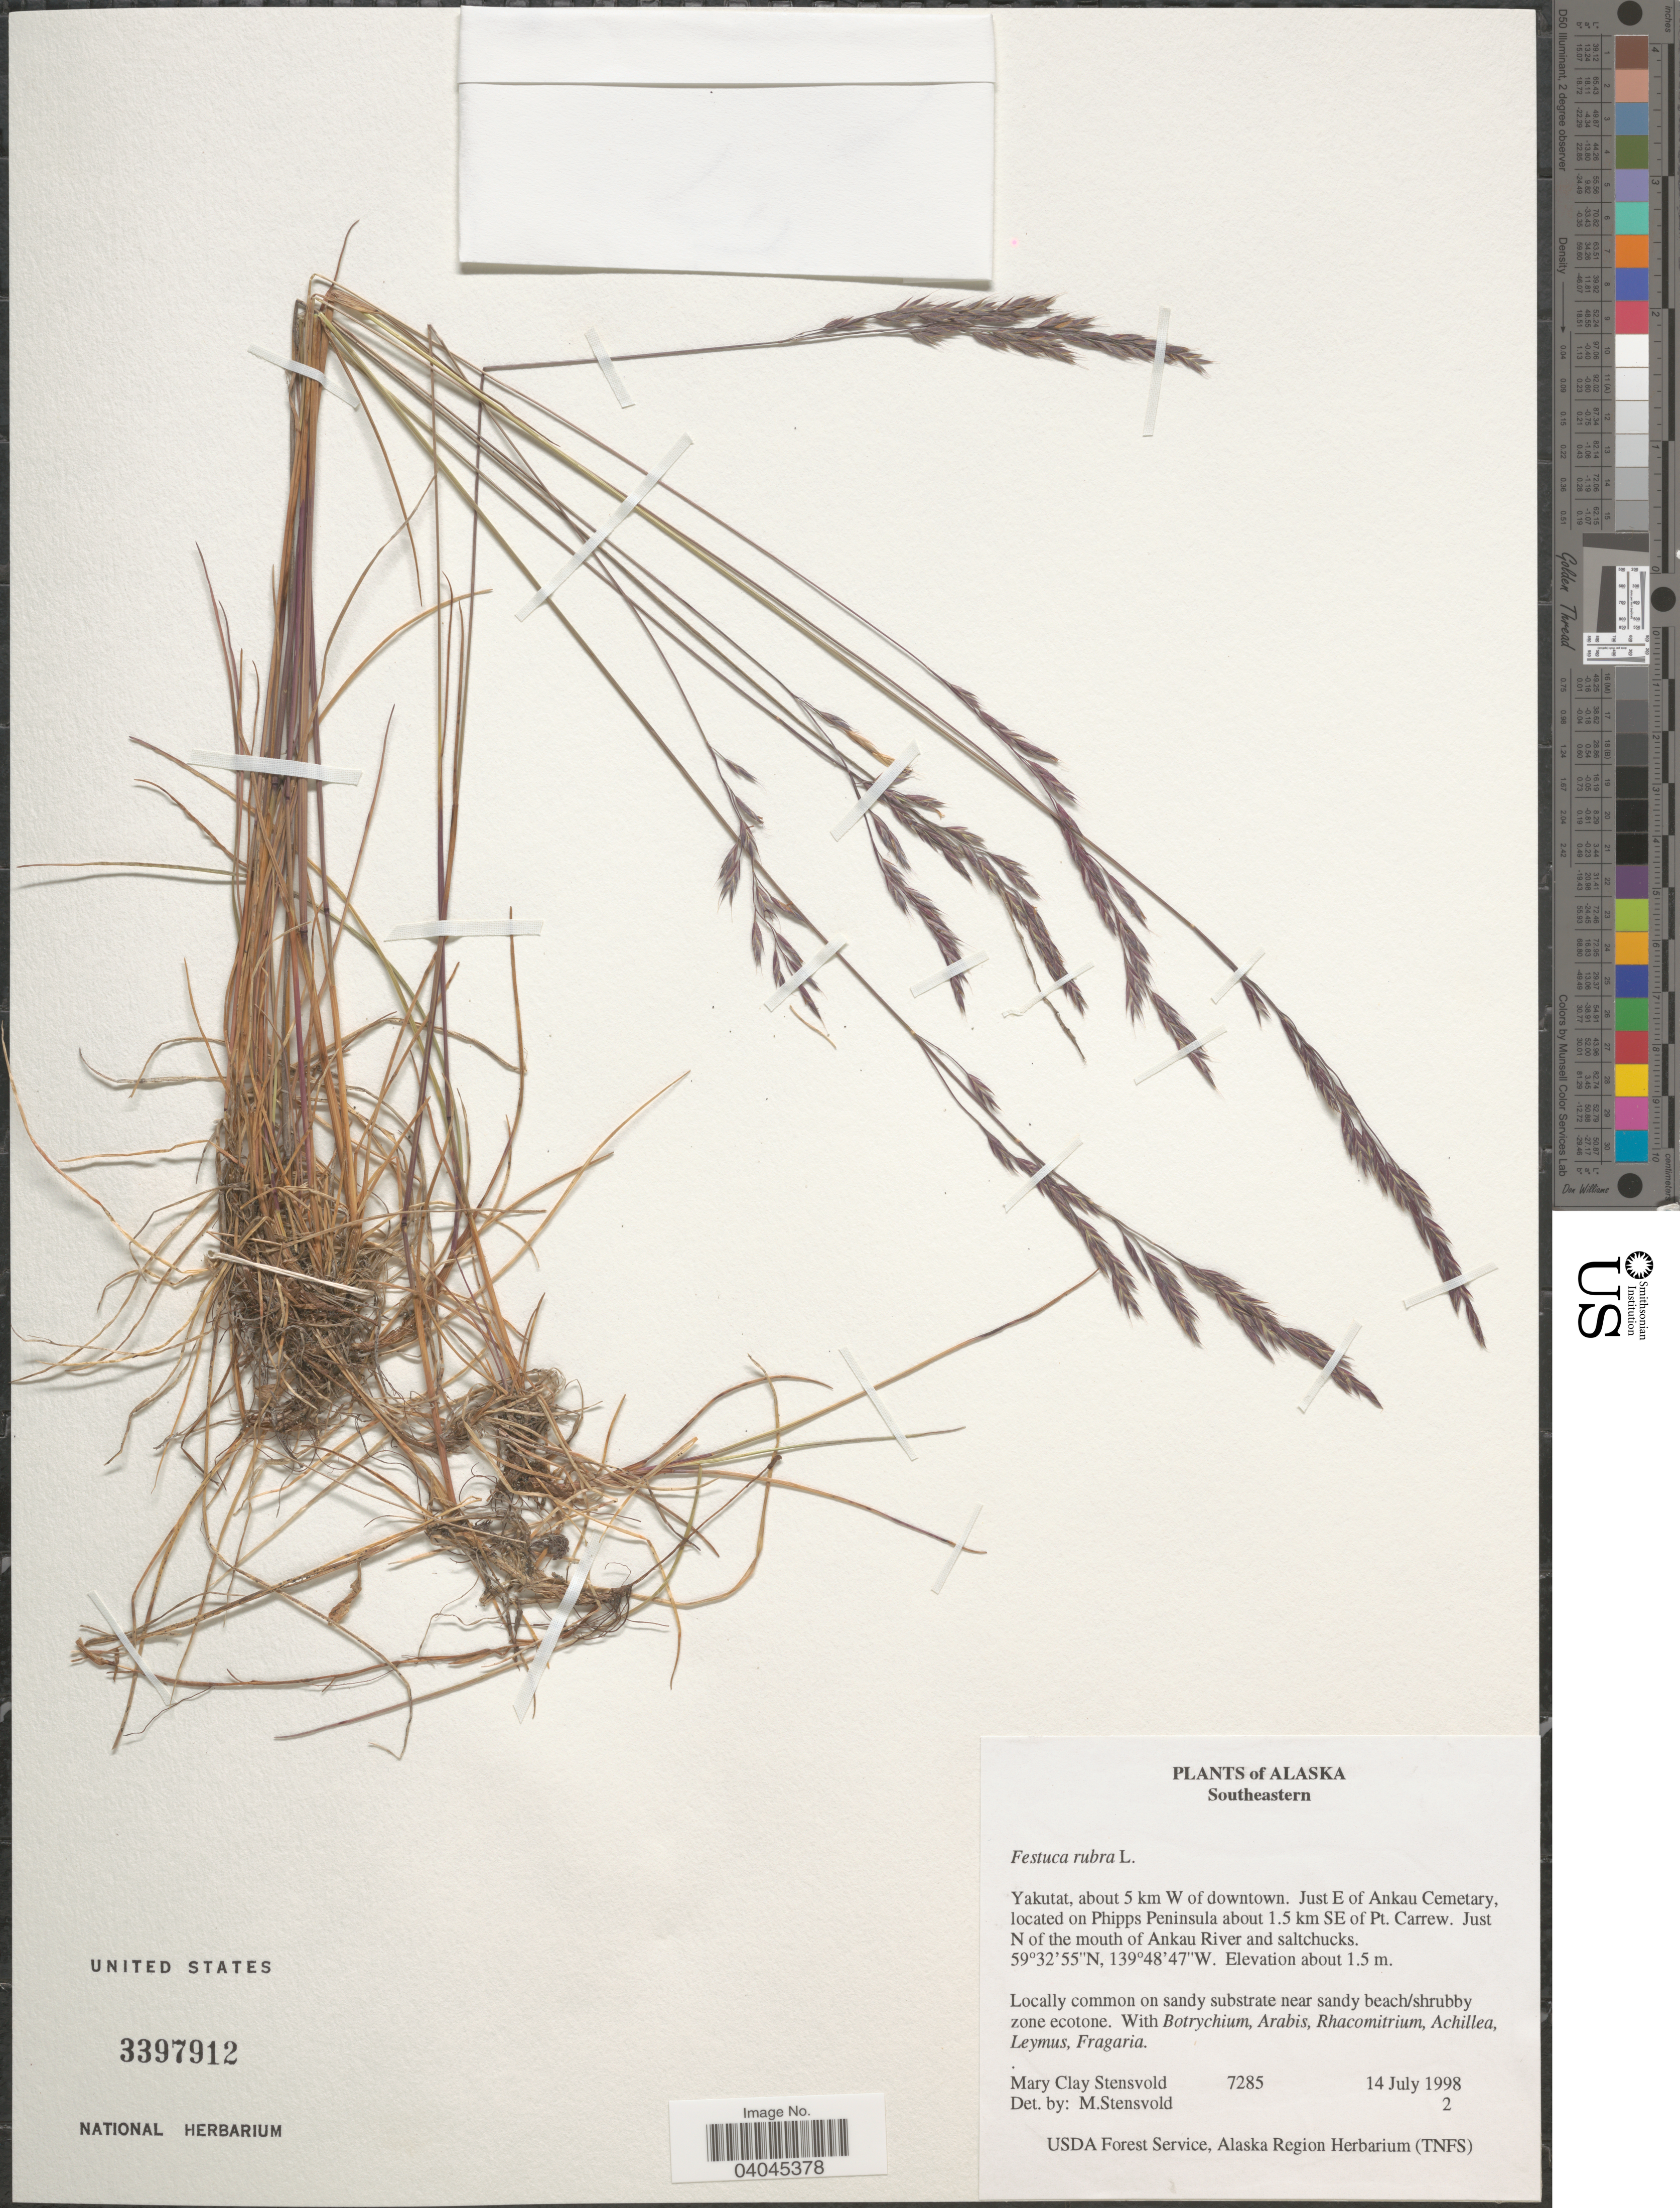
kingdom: Plantae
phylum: Tracheophyta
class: Liliopsida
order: Poales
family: Poaceae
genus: Festuca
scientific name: Festuca rubra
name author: L.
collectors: M. Stensvold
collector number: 7285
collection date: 1998-07-14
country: United States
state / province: Alaska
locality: Southeastern. Yakutat, about 5 km W of downtown. Just E of Ankau Cemetary, located on Phipps Peninsula about 1.5 km SE of Pt. Carrew. Just N of the mouth of Ankau River and saltchucks.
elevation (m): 1.5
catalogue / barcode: US 3397912